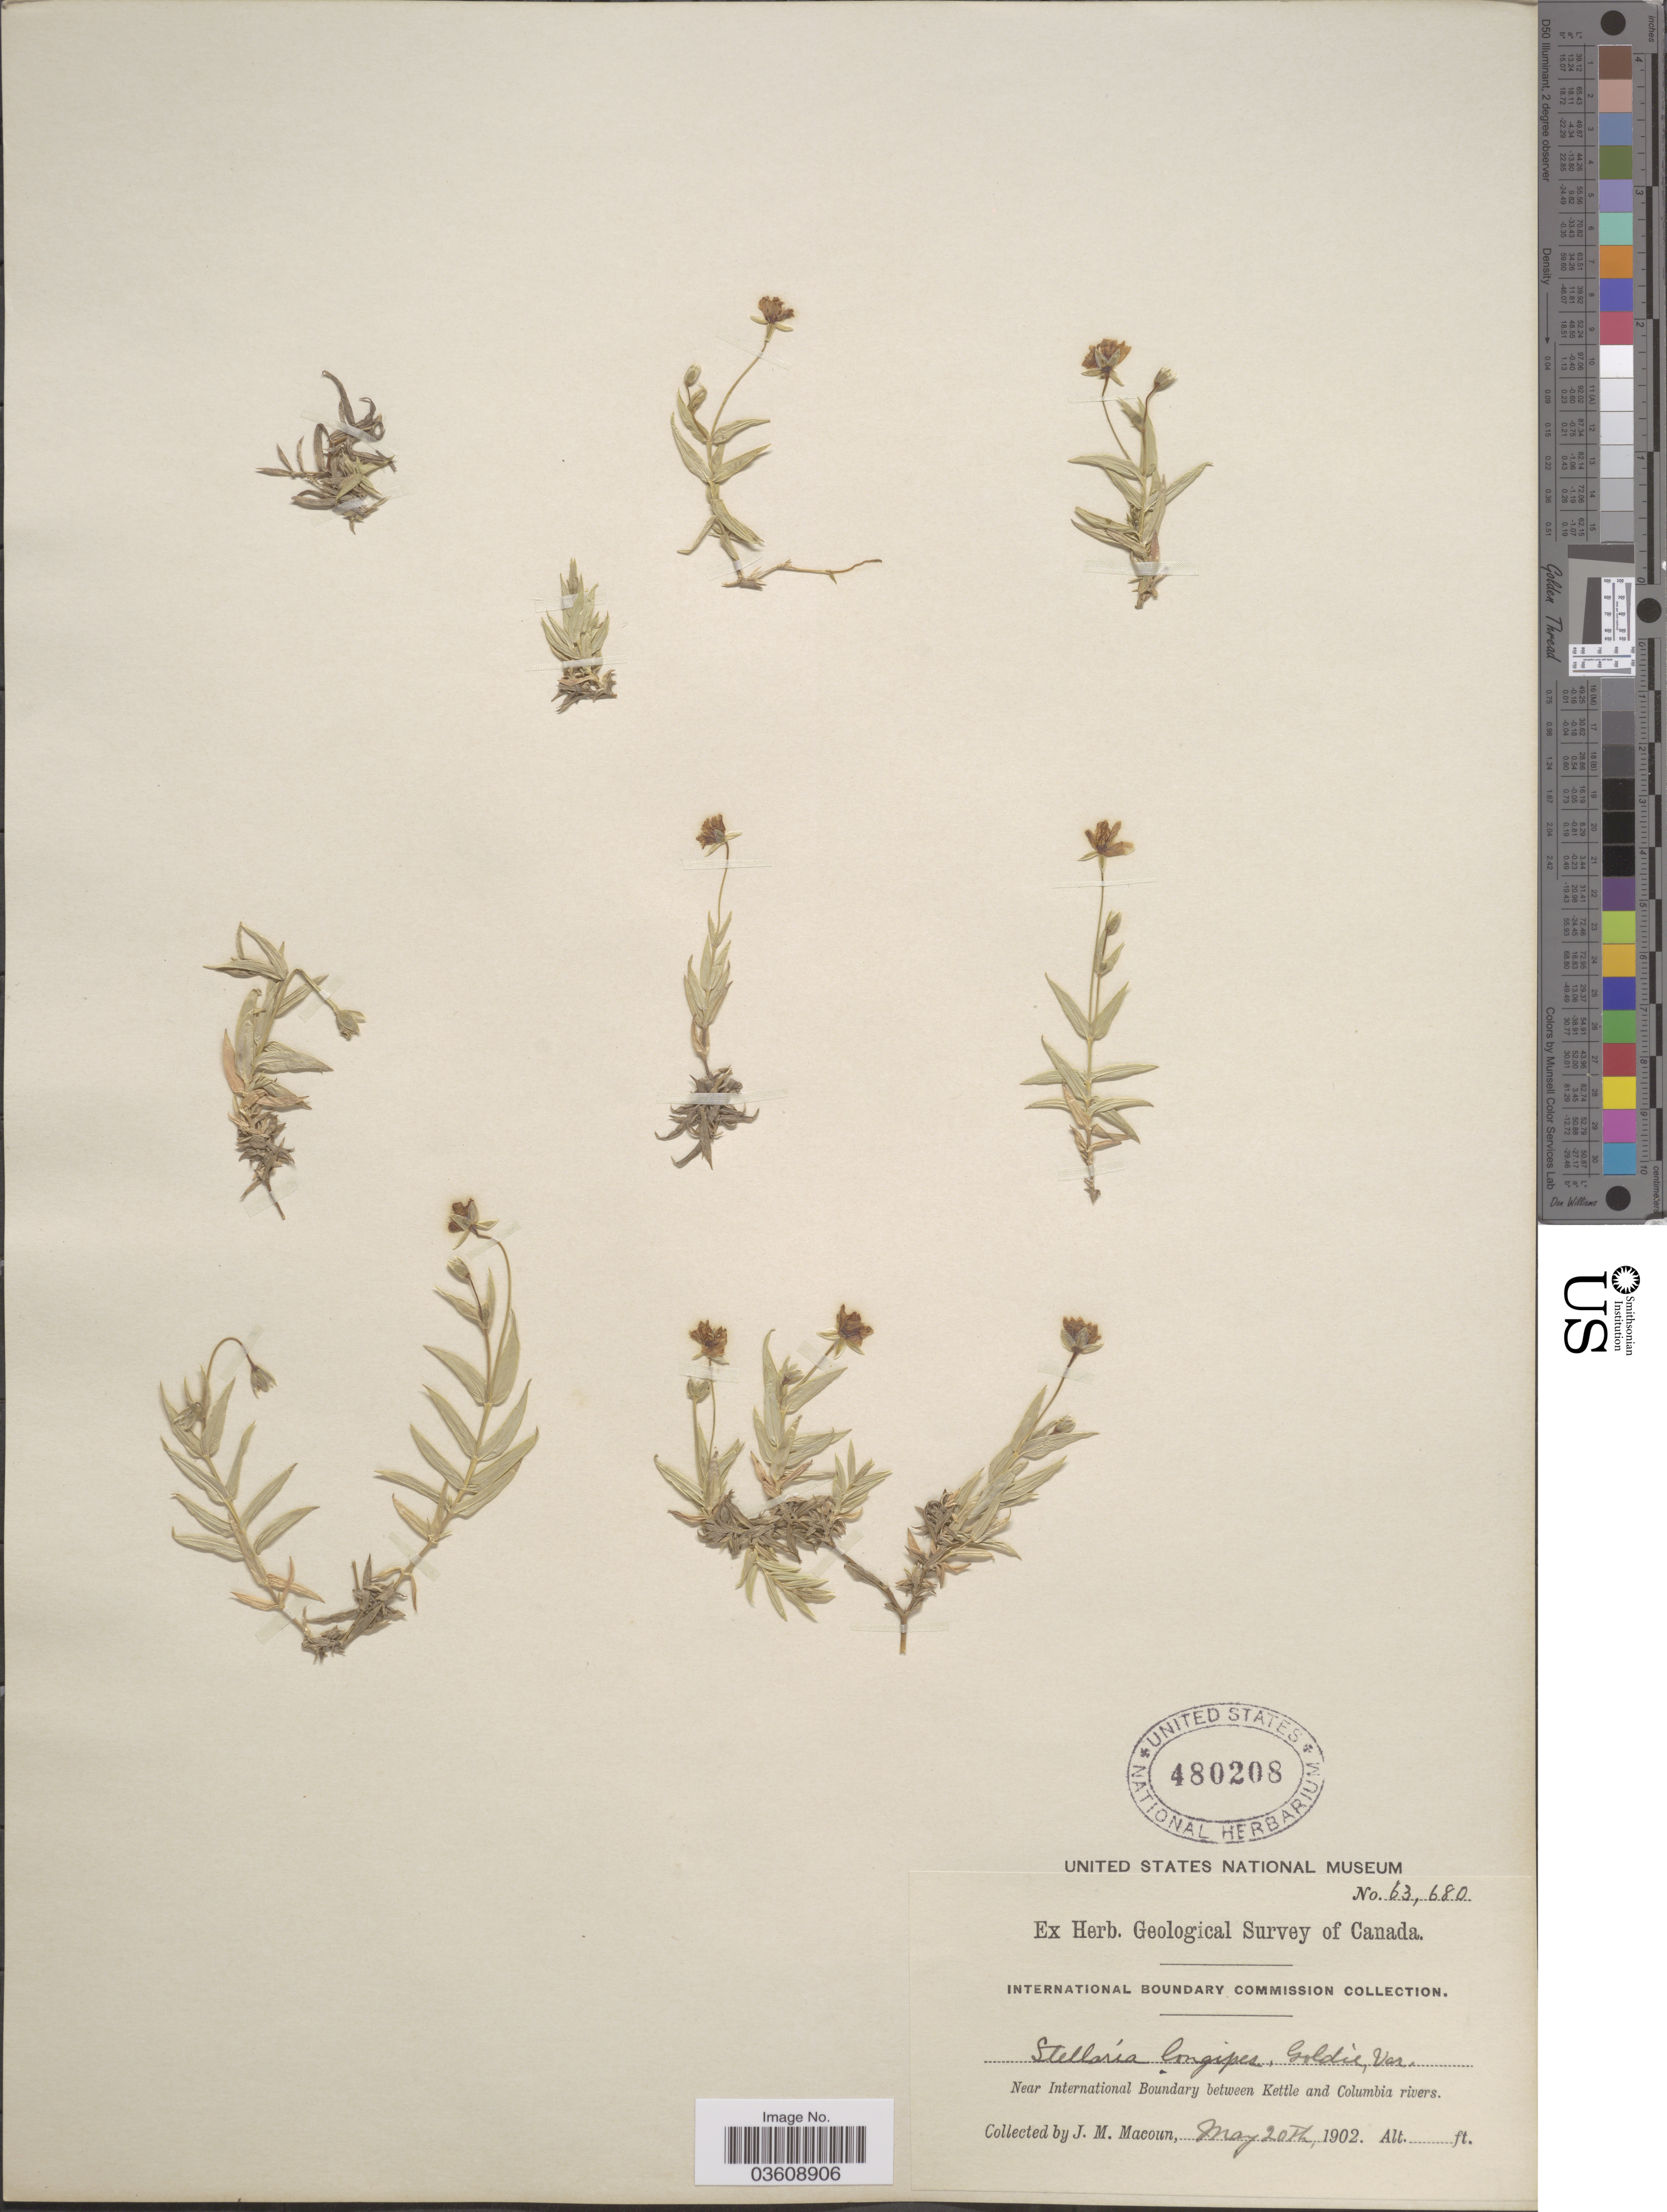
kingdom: Plantae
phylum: Tracheophyta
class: Magnoliopsida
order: Caryophyllales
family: Caryophyllaceae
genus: Stellaria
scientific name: Stellaria longipes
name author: Goldie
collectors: J. M. Macoun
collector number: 63680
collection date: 1902-05-20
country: Canada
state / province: British Columbia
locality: Near International Boundary between Kettle and Columbia rivers.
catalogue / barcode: US 480208